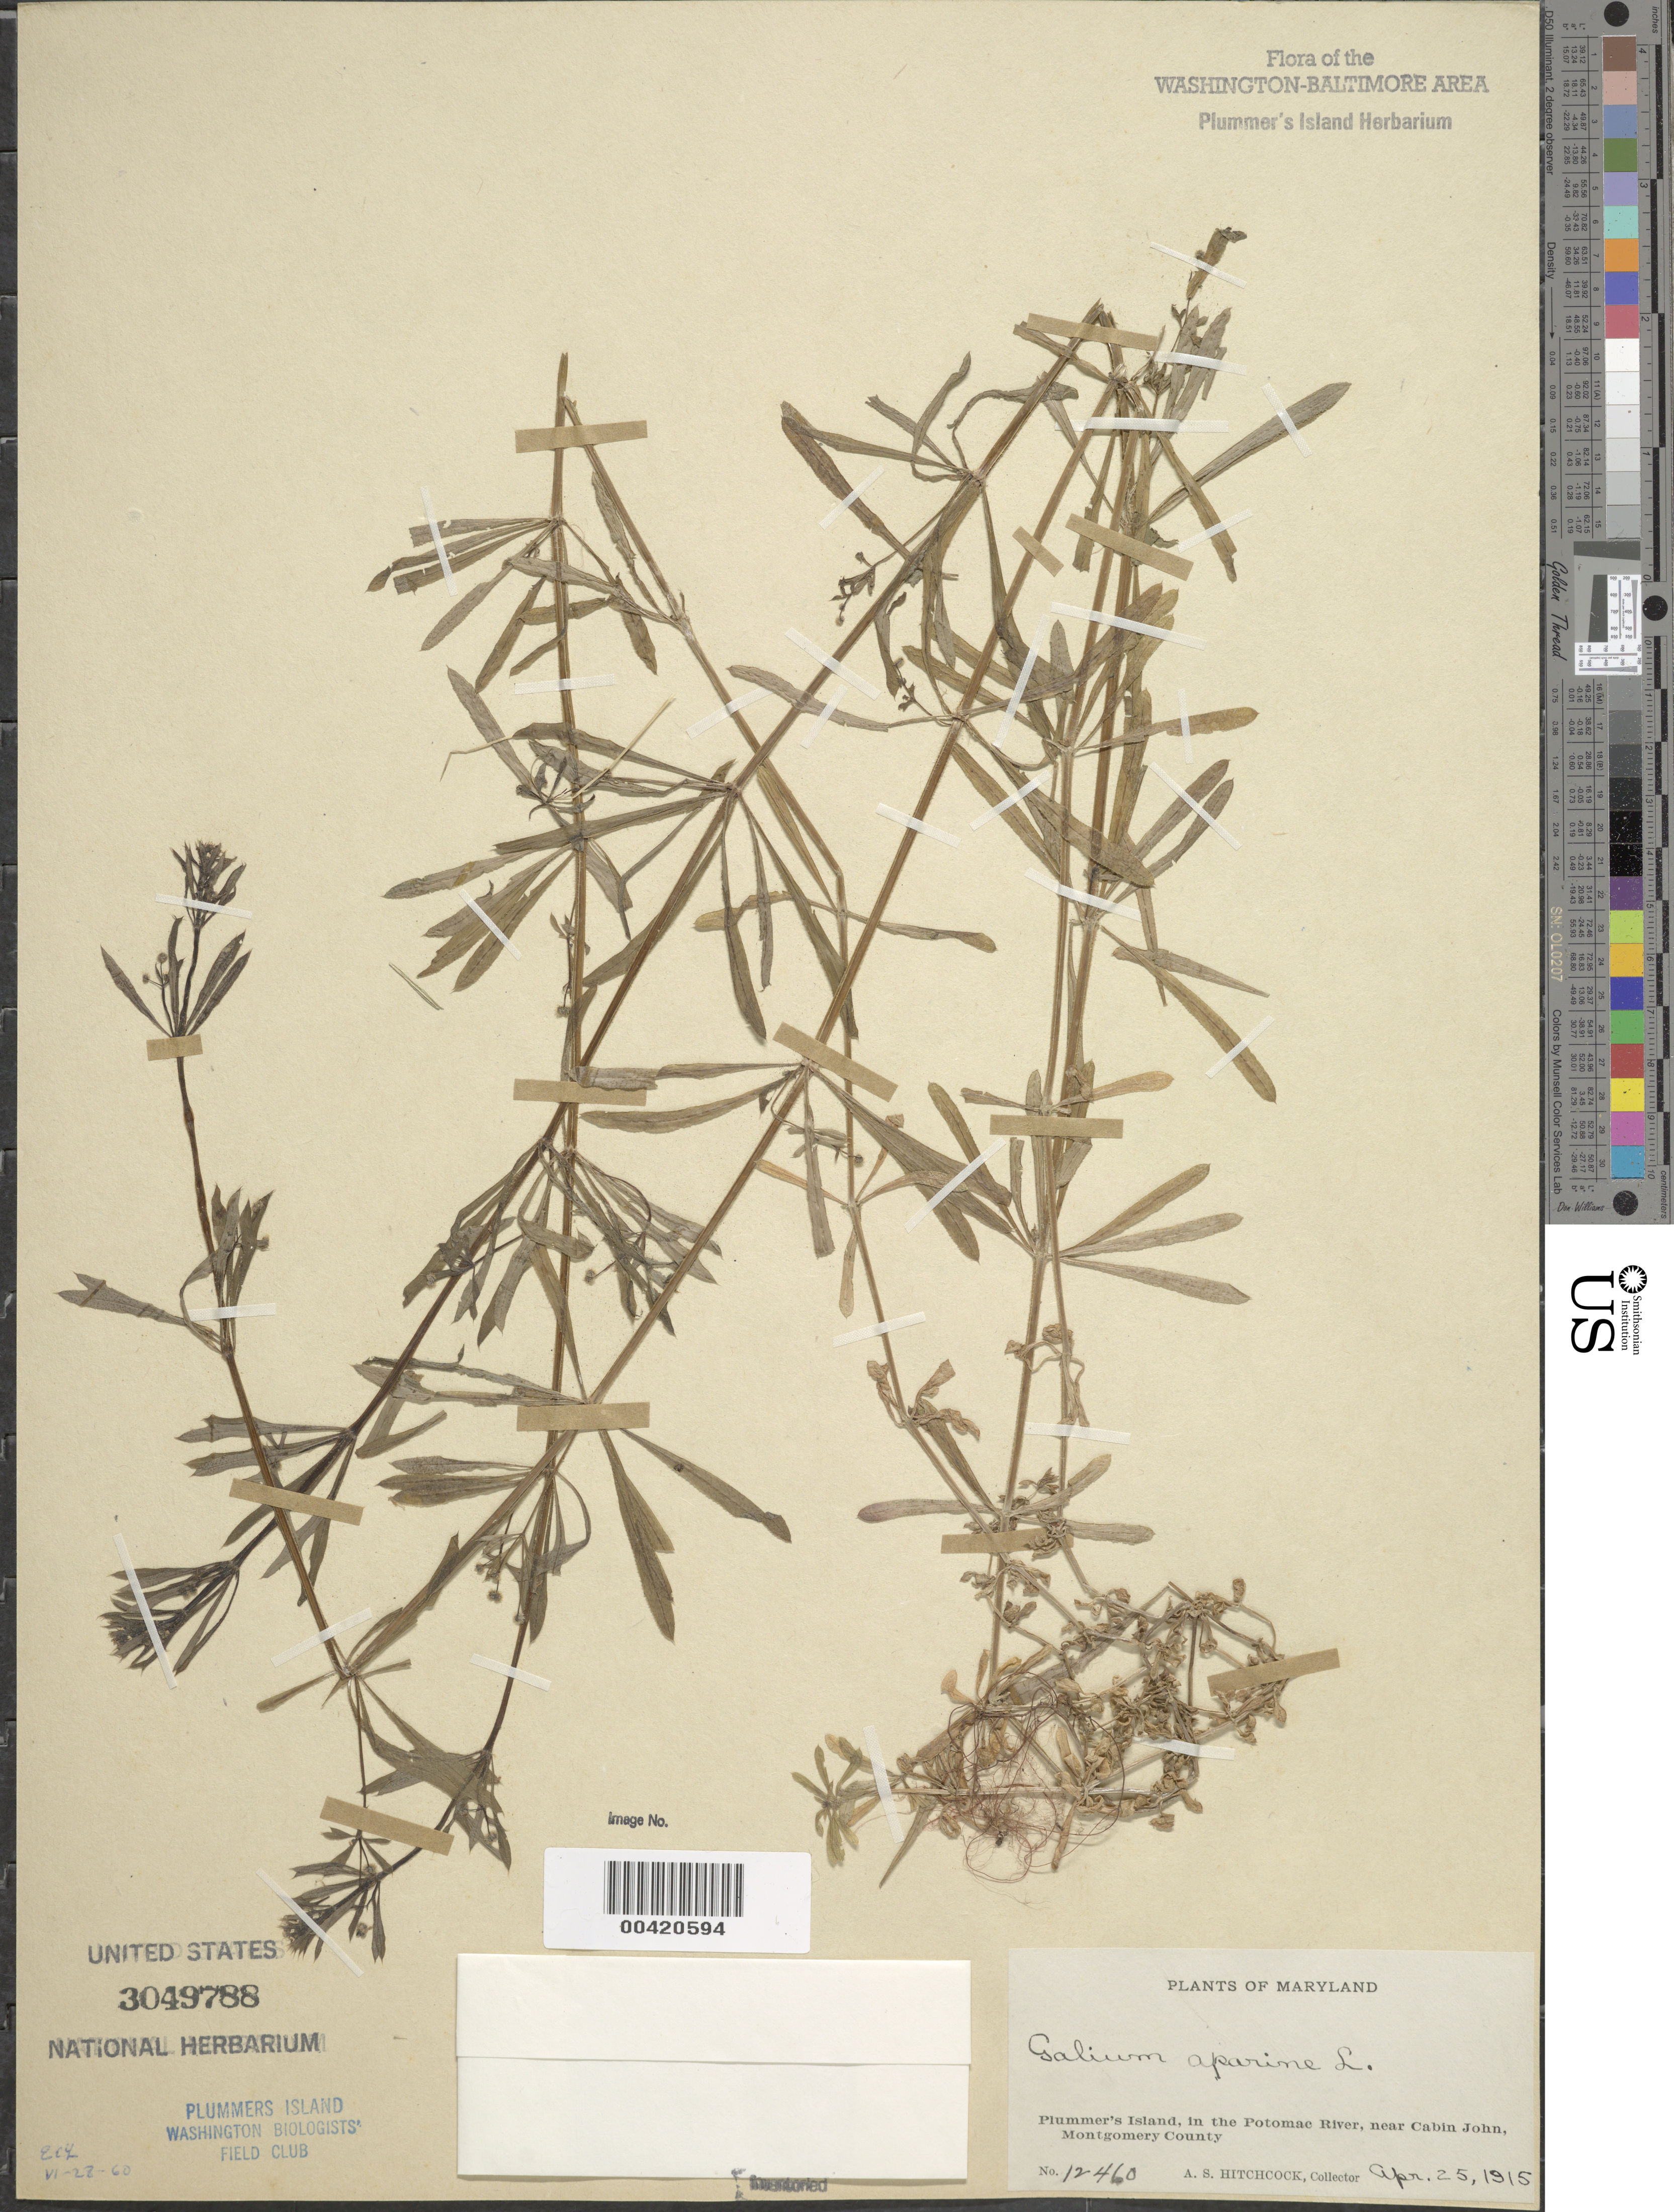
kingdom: Plantae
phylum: Tracheophyta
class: Magnoliopsida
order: Gentianales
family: Rubiaceae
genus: Galium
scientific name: Galium aparine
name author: L.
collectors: A. S. Hitchcock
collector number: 12460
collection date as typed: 25 Apr 1915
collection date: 1915-04-25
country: United States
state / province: Maryland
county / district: Montgomery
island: Plummers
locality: Plummer's Island C. & O. Canal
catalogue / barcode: US 3049788